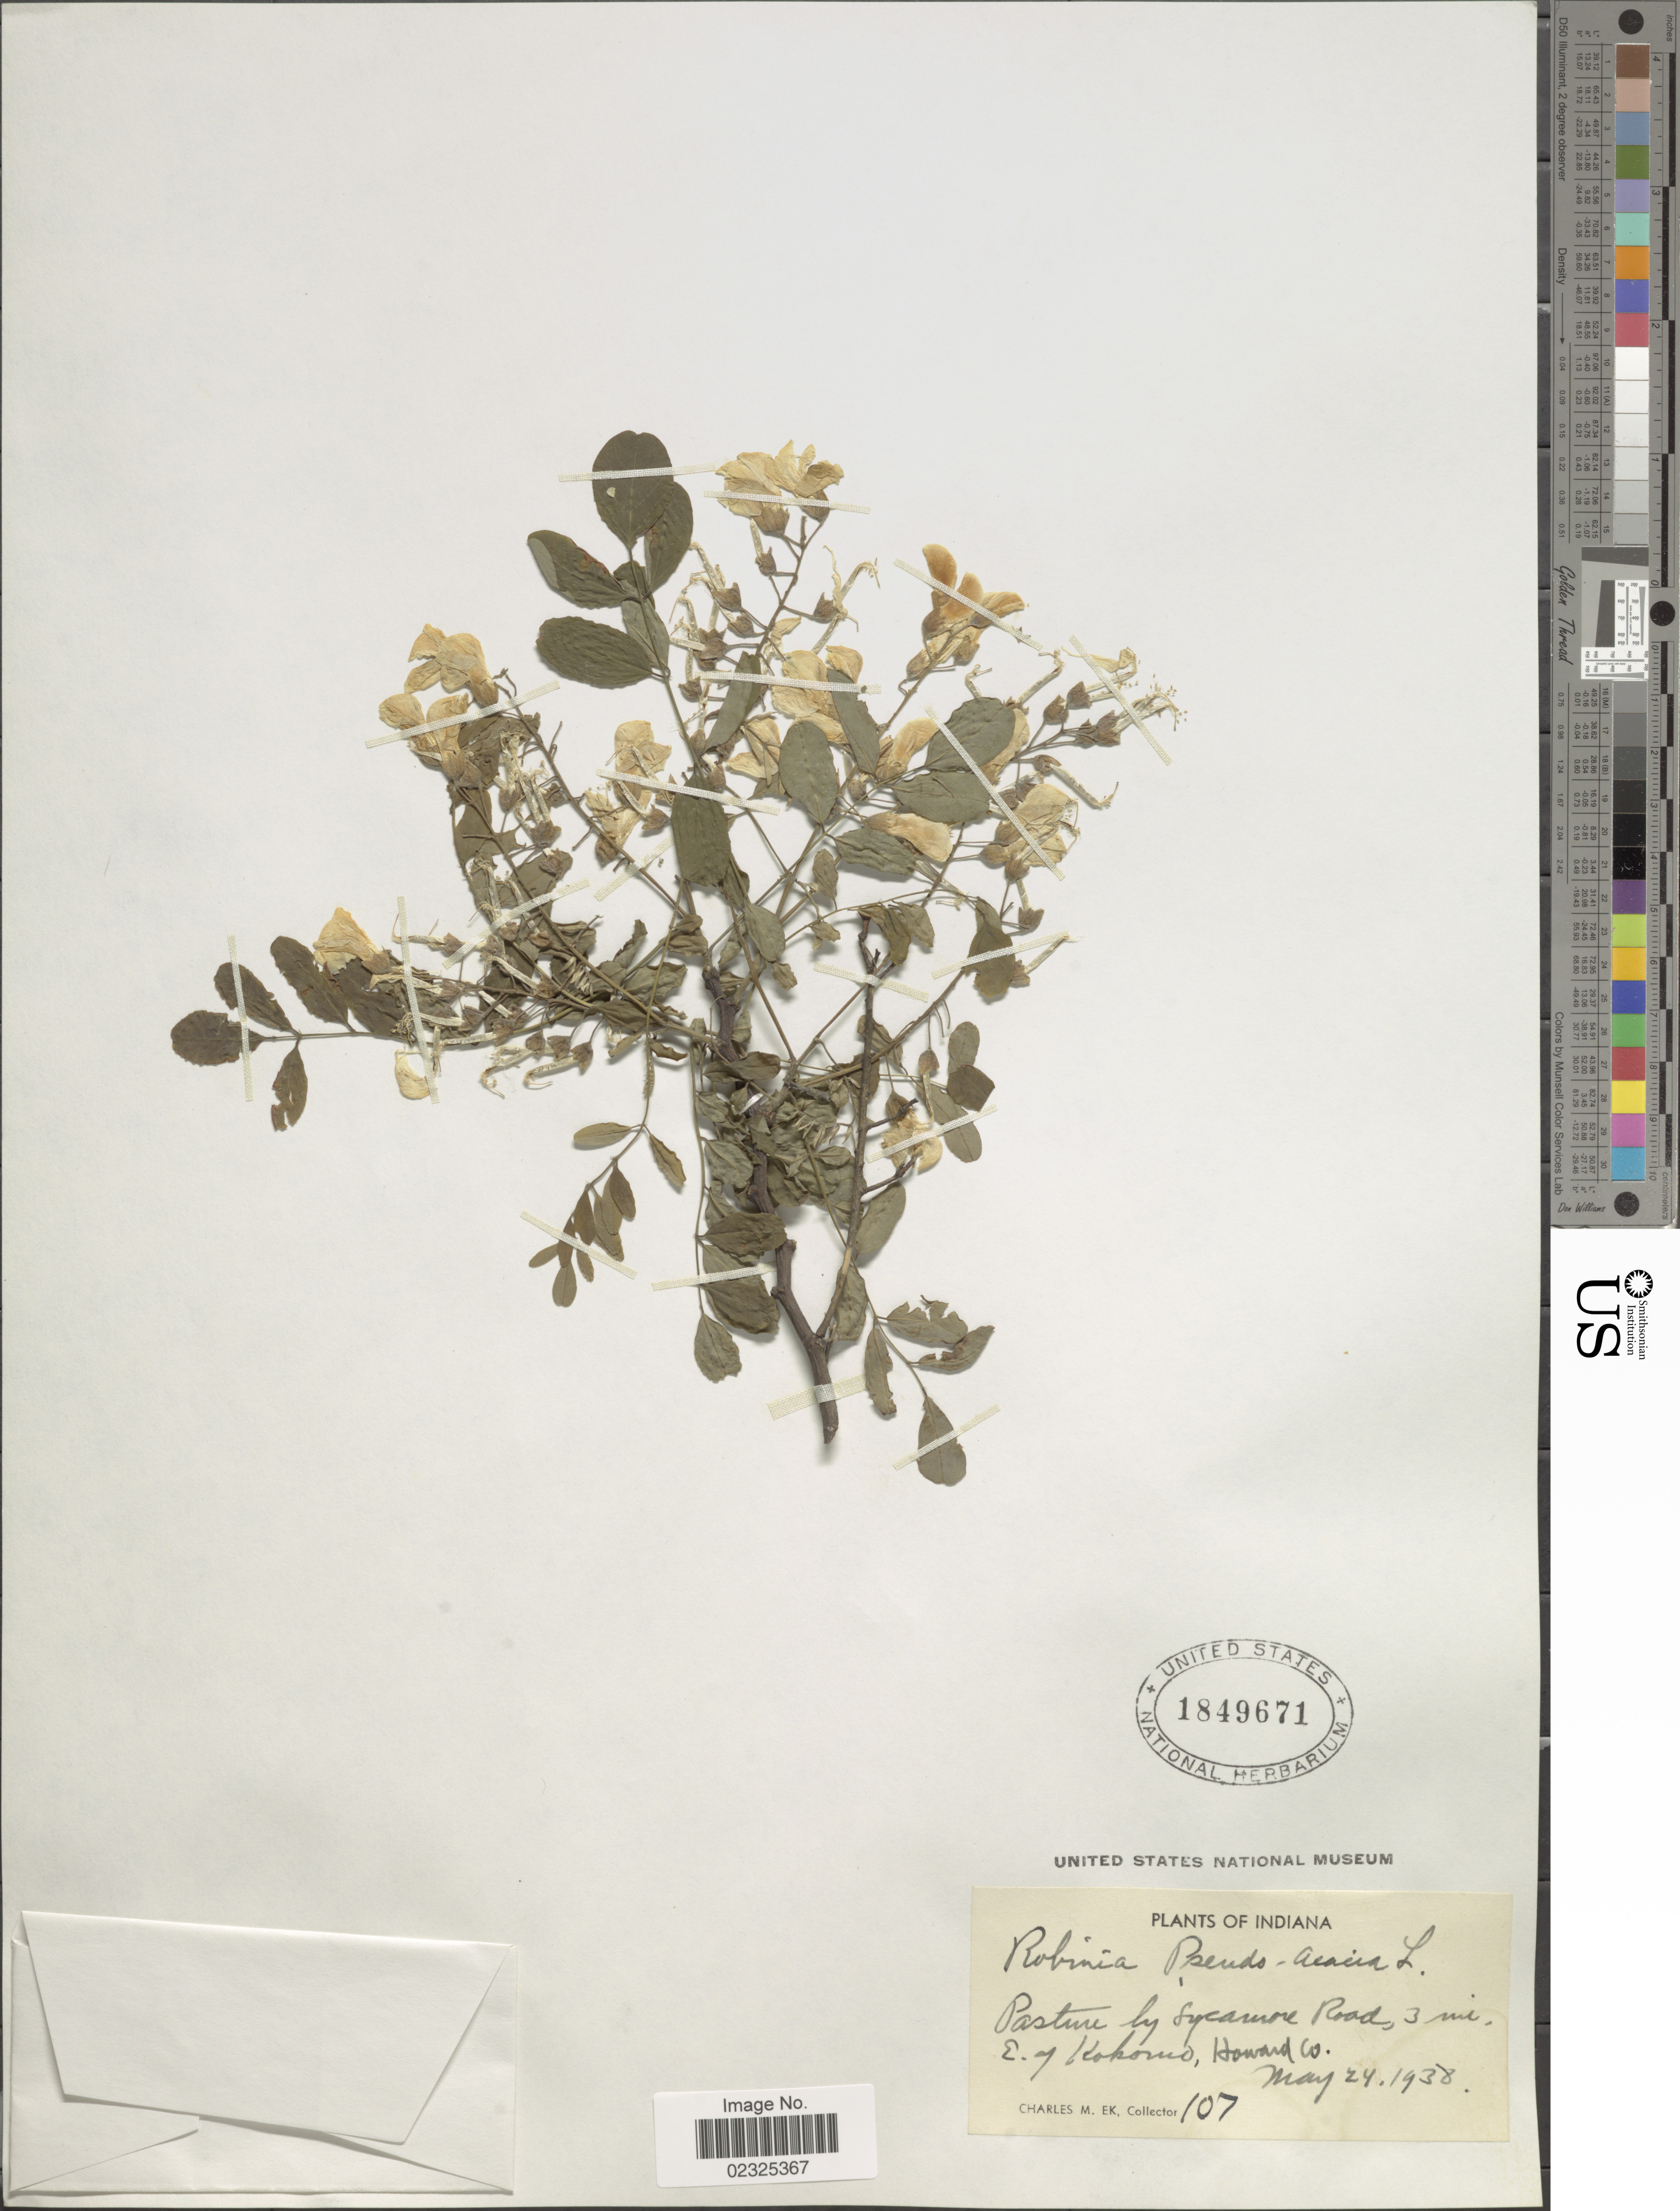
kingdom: Plantae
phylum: Tracheophyta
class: Magnoliopsida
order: Fabales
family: Fabaceae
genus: Robinia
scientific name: Robinia pseudoacacia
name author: L.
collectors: C. Ek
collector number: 107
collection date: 1938-05-24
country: United States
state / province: Indiana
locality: Pasture by Sycamore Road, 3 mi, E. of Kokomo, Howard Co.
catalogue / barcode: US 1849671